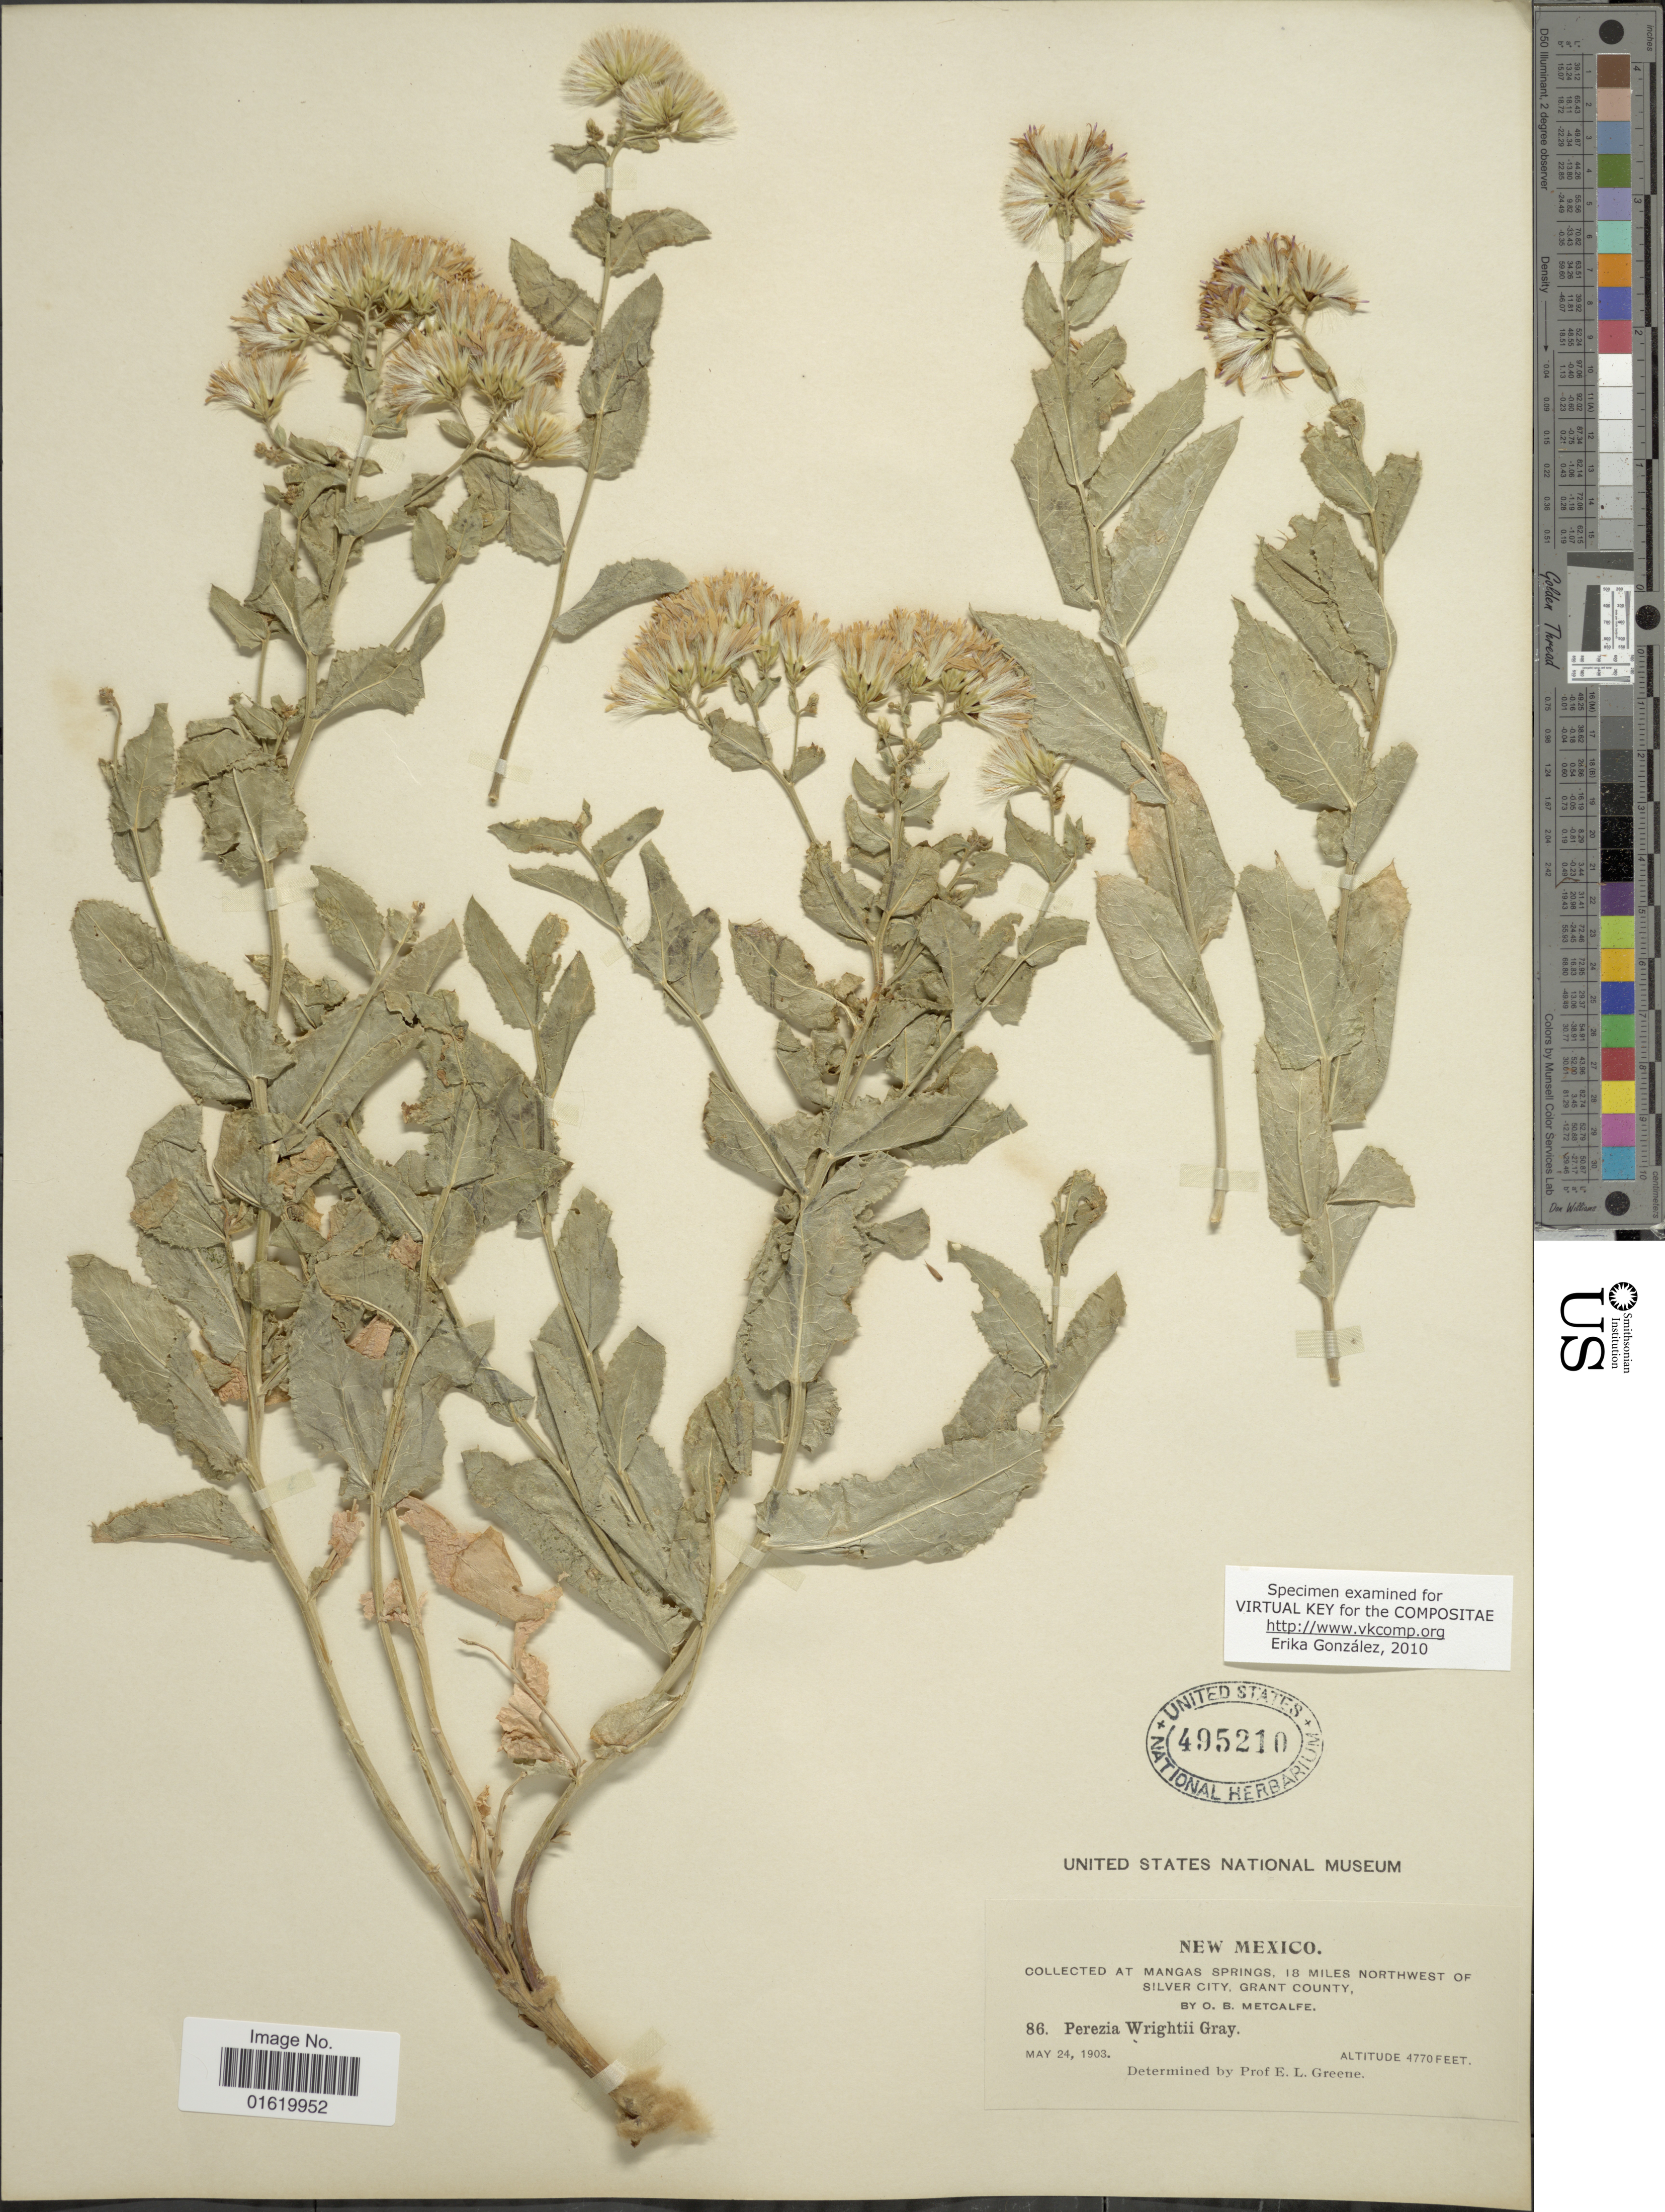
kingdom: Plantae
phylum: Tracheophyta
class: Magnoliopsida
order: Asterales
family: Asteraceae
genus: Acourtia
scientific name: Acourtia wrightii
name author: (A. Gray) Reveal & R.M. King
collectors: O. B. Metcalfe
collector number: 86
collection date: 1903-05-24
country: United States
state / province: New Mexico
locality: At Mangas Springs, 18 miles Northwest of Silver City, Grant County.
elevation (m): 1454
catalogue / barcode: US 495210